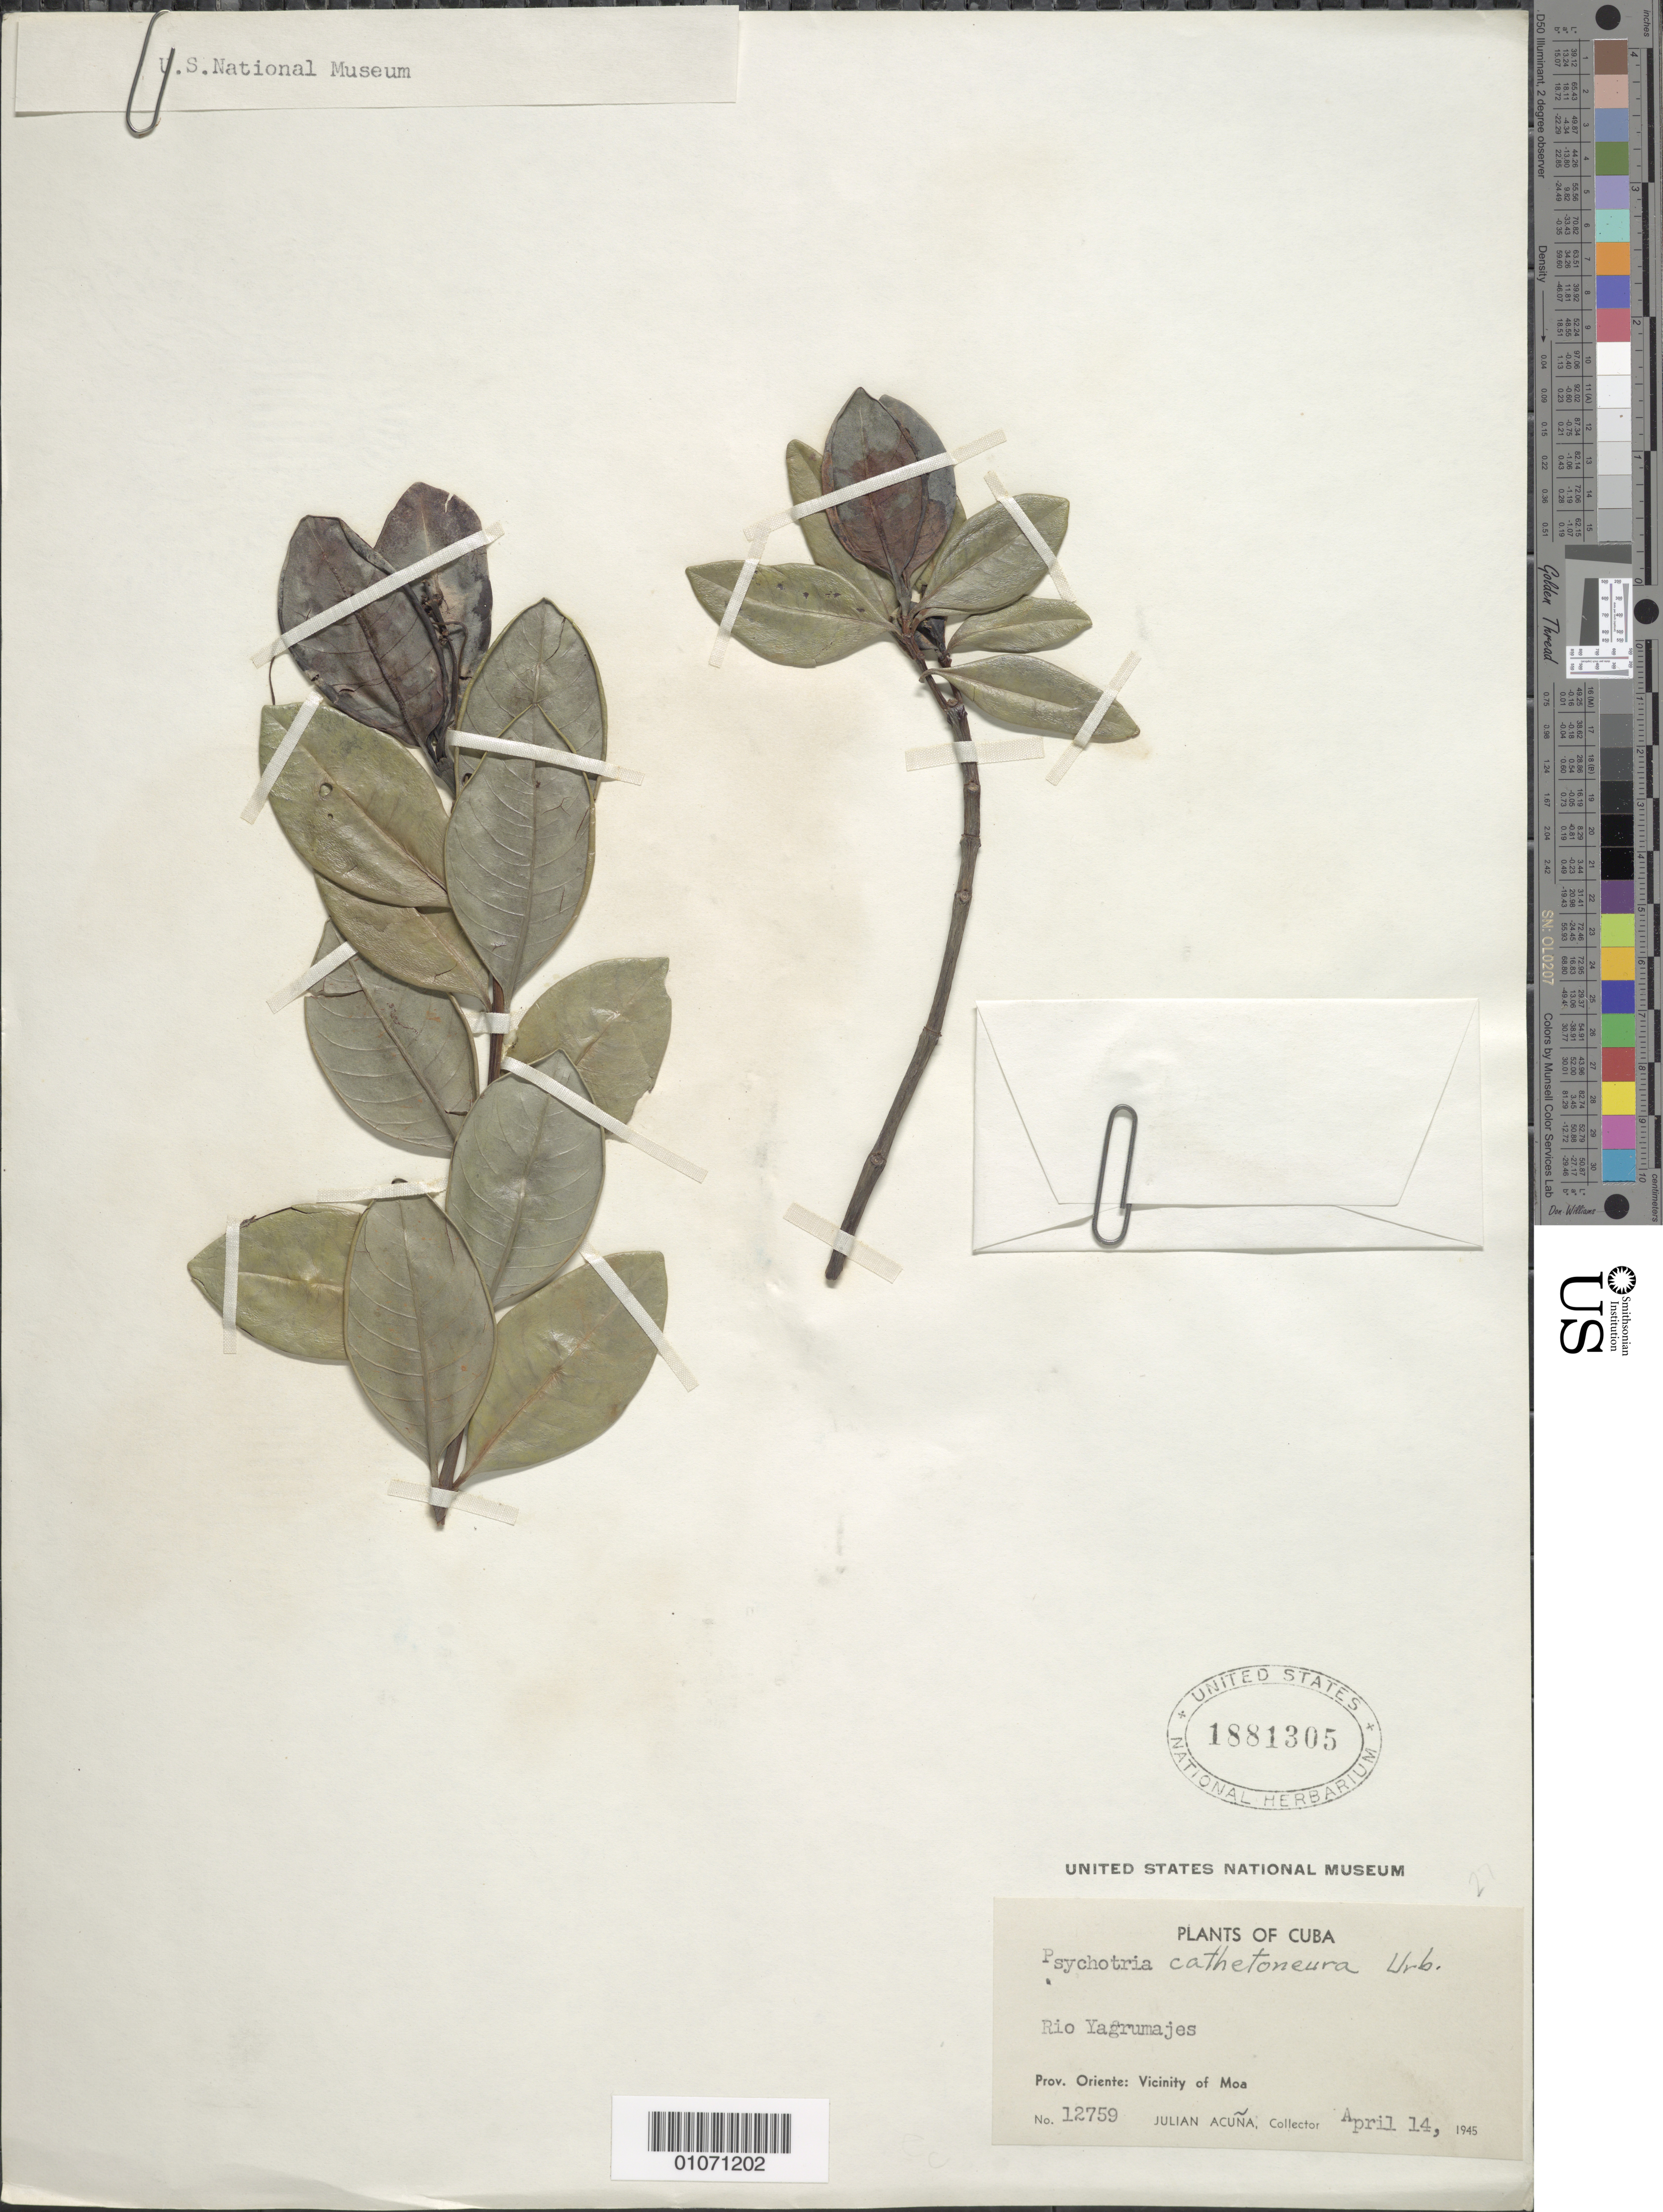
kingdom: Plantae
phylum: Tracheophyta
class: Magnoliopsida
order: Gentianales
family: Rubiaceae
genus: Psychotria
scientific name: Psychotria cathetoneura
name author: Urb.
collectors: J. Acuña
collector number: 12759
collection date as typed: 14 Apr 1945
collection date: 1945-04-14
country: Cuba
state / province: Holguín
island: Cuba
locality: Moa vicinity; Río Yagrumajes [Oriente]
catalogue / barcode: US 1881305